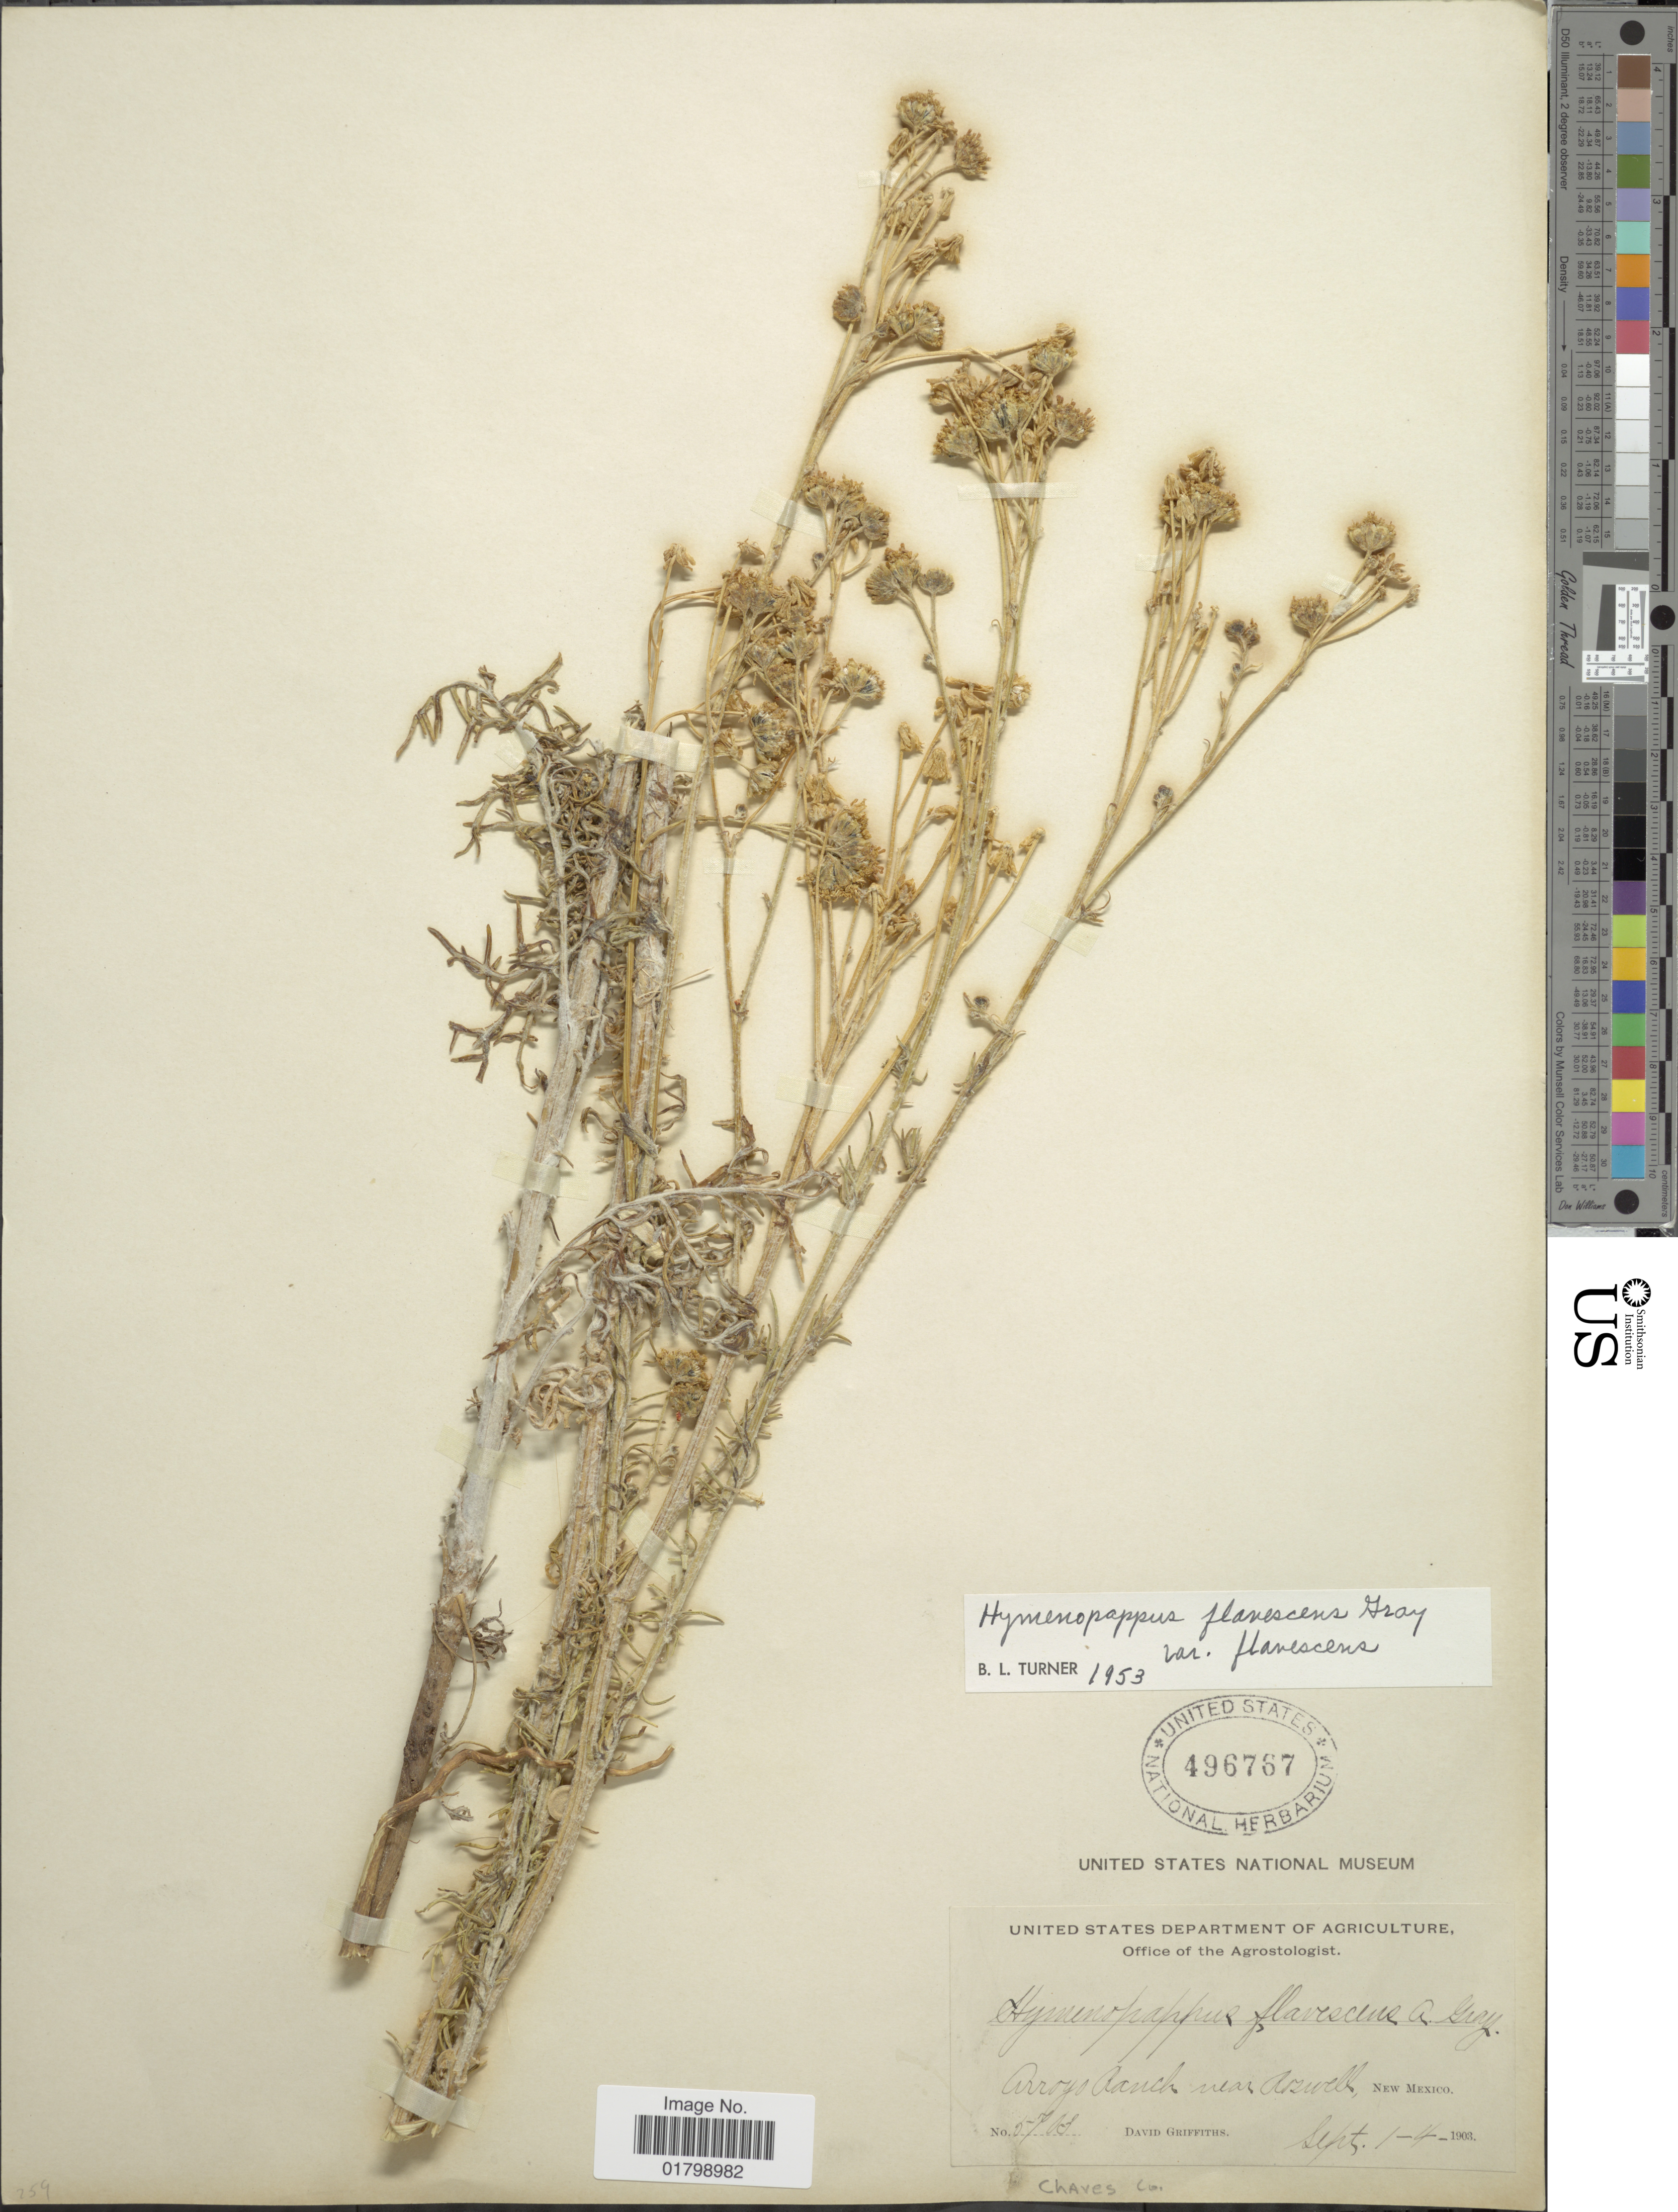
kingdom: Plantae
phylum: Tracheophyta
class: Magnoliopsida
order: Asterales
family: Asteraceae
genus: Hymenopappus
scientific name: Hymenopappus flavescens var. flavescens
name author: A. Gray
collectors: D. Griffiths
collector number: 5703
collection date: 1903-09-01/1903-09-04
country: United States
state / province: New Mexico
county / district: Chaves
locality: Arroyo Ranch near Roswell, Chaves Co.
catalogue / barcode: US 496767